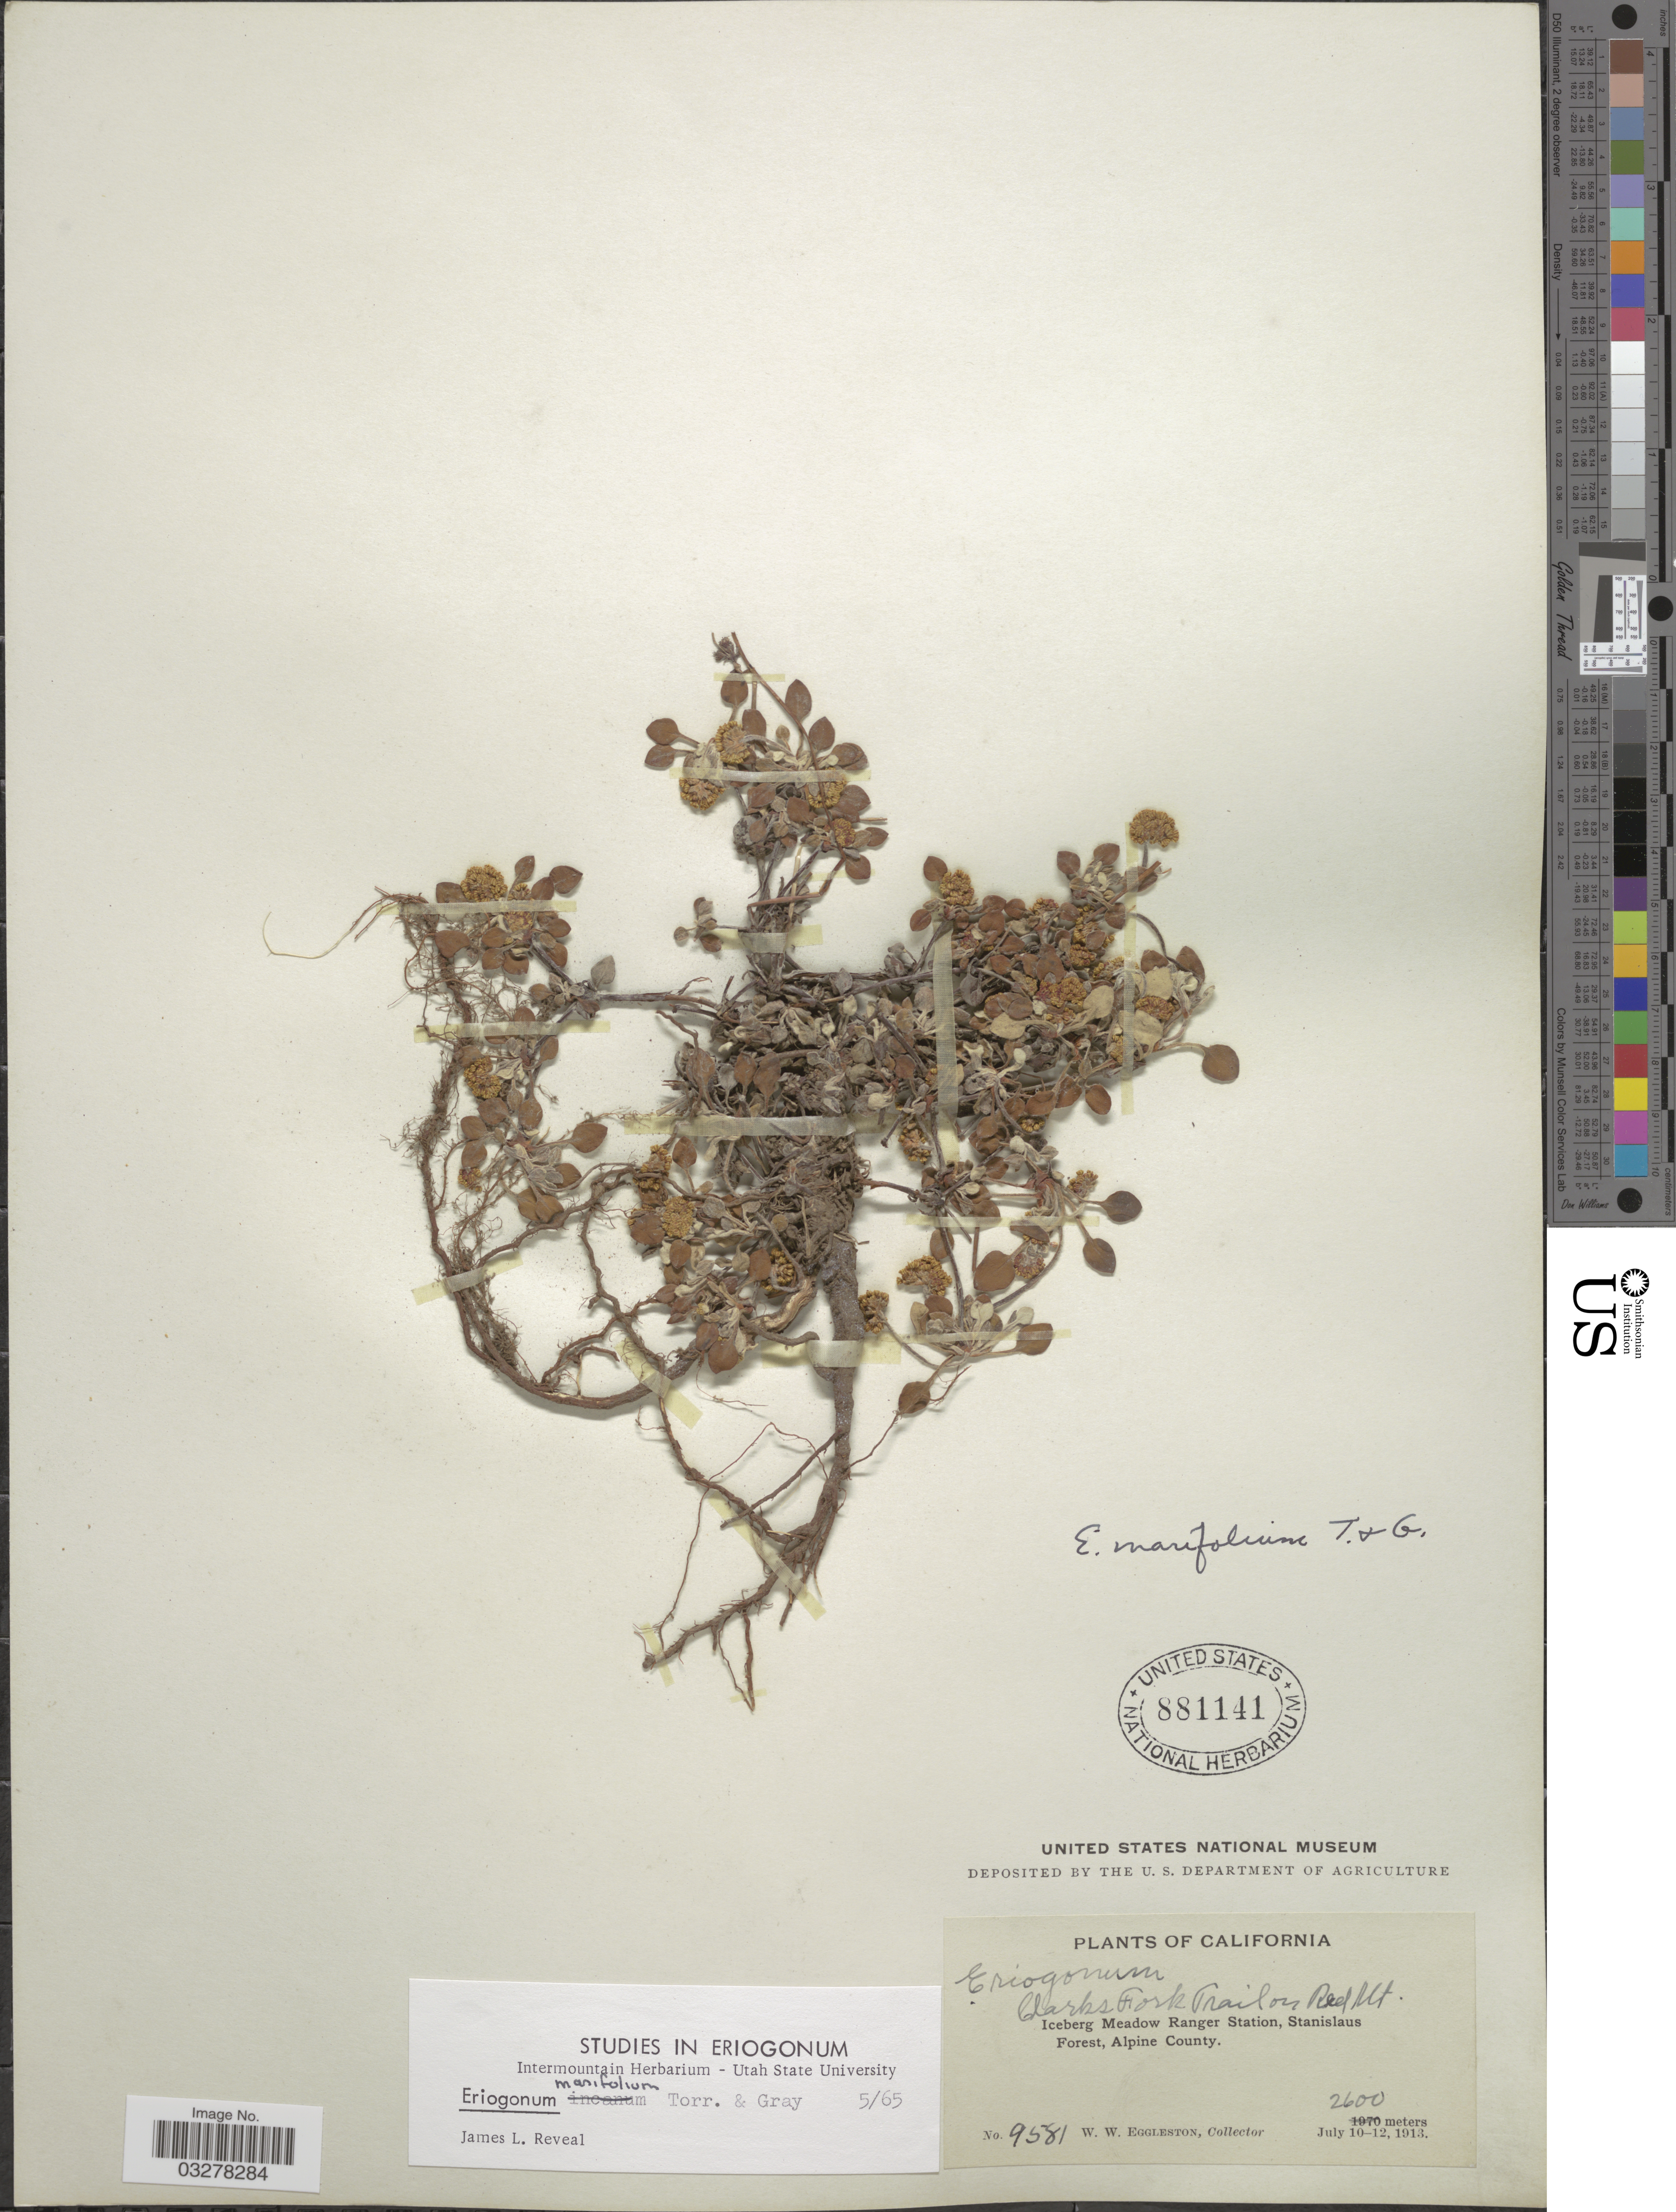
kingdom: Plantae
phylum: Tracheophyta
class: Magnoliopsida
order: Caryophyllales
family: Polygonaceae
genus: Eriogonum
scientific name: Eriogonum marifolium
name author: Torr. & A. Gray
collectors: W. W. Eggleston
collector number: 9581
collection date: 1913-07-10/1913-07-12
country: United States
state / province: California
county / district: Alpine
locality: Clarks Fork Trail on Red Mt. Iceberg Meadow Ranger Station, Stanislaus Forest, Alpine County.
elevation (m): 2600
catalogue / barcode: US 881141